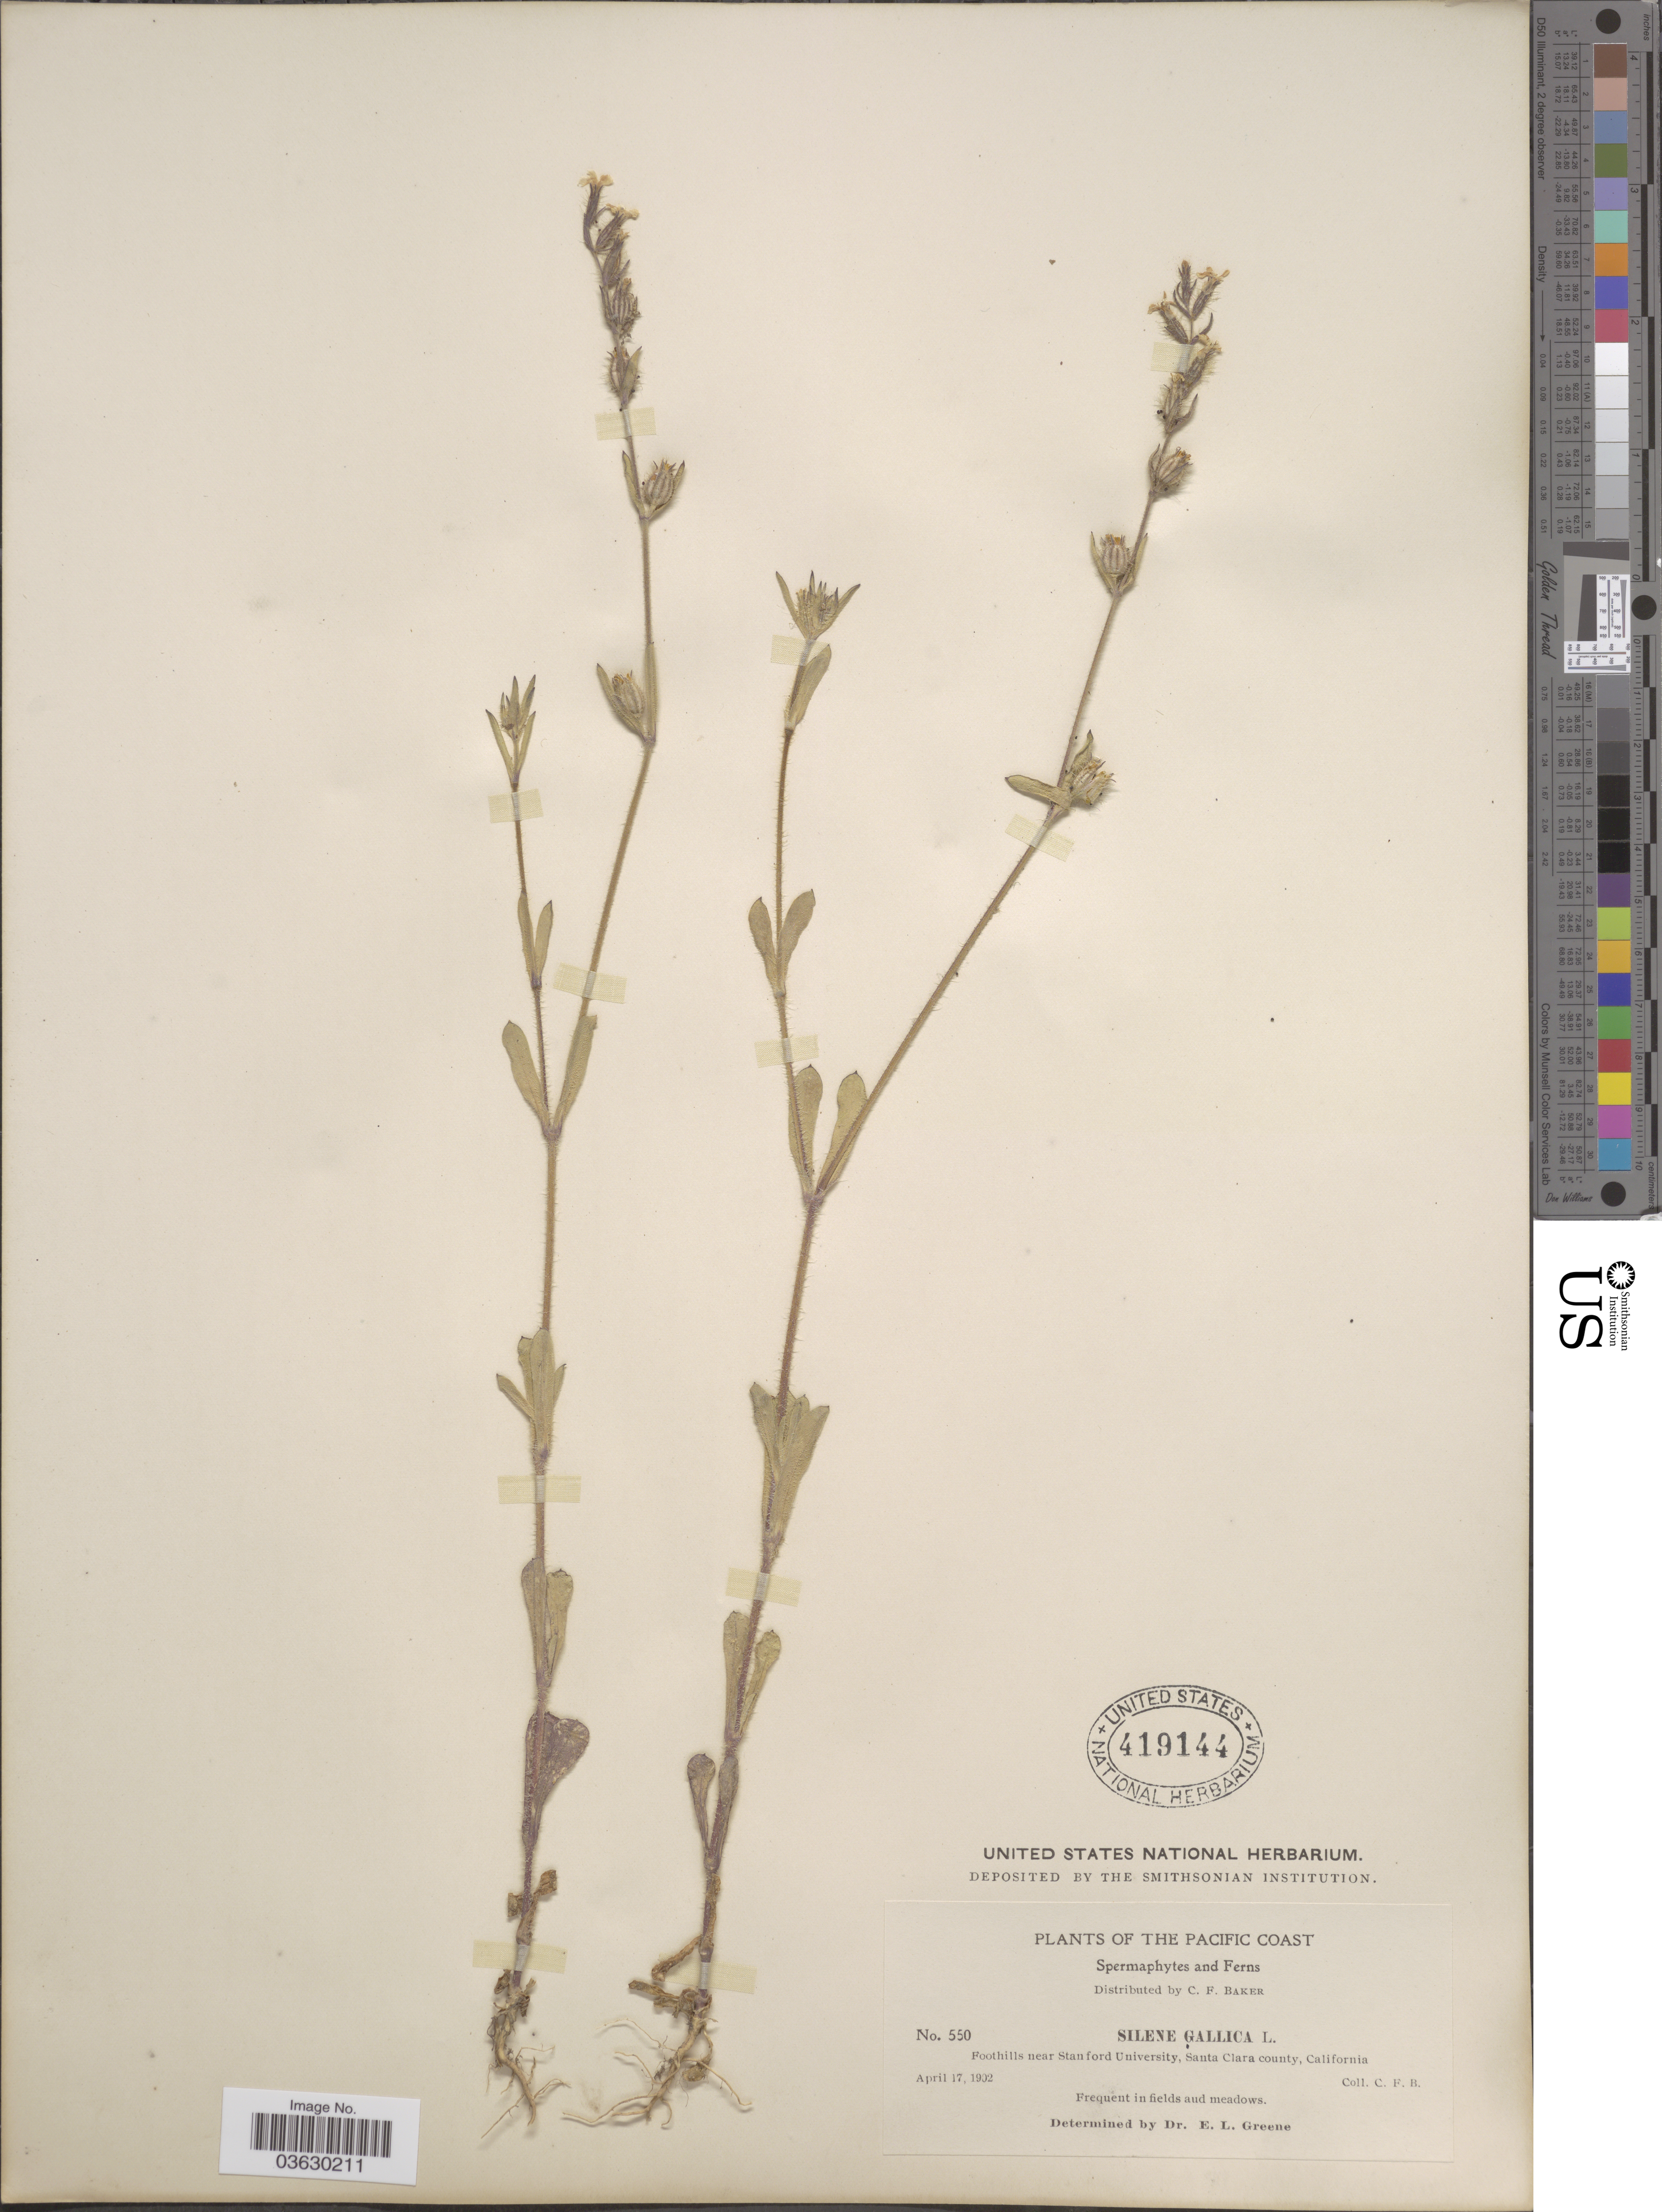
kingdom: Plantae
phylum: Tracheophyta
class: Magnoliopsida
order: Caryophyllales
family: Caryophyllaceae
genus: Silene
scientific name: Silene gallica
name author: L.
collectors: C. F. Baker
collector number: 550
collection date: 1902-04-17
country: United States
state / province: California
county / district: Santa Clara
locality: The Pacific Coast. Foothills near Stanford University, Santa Clara county.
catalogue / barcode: US 419144